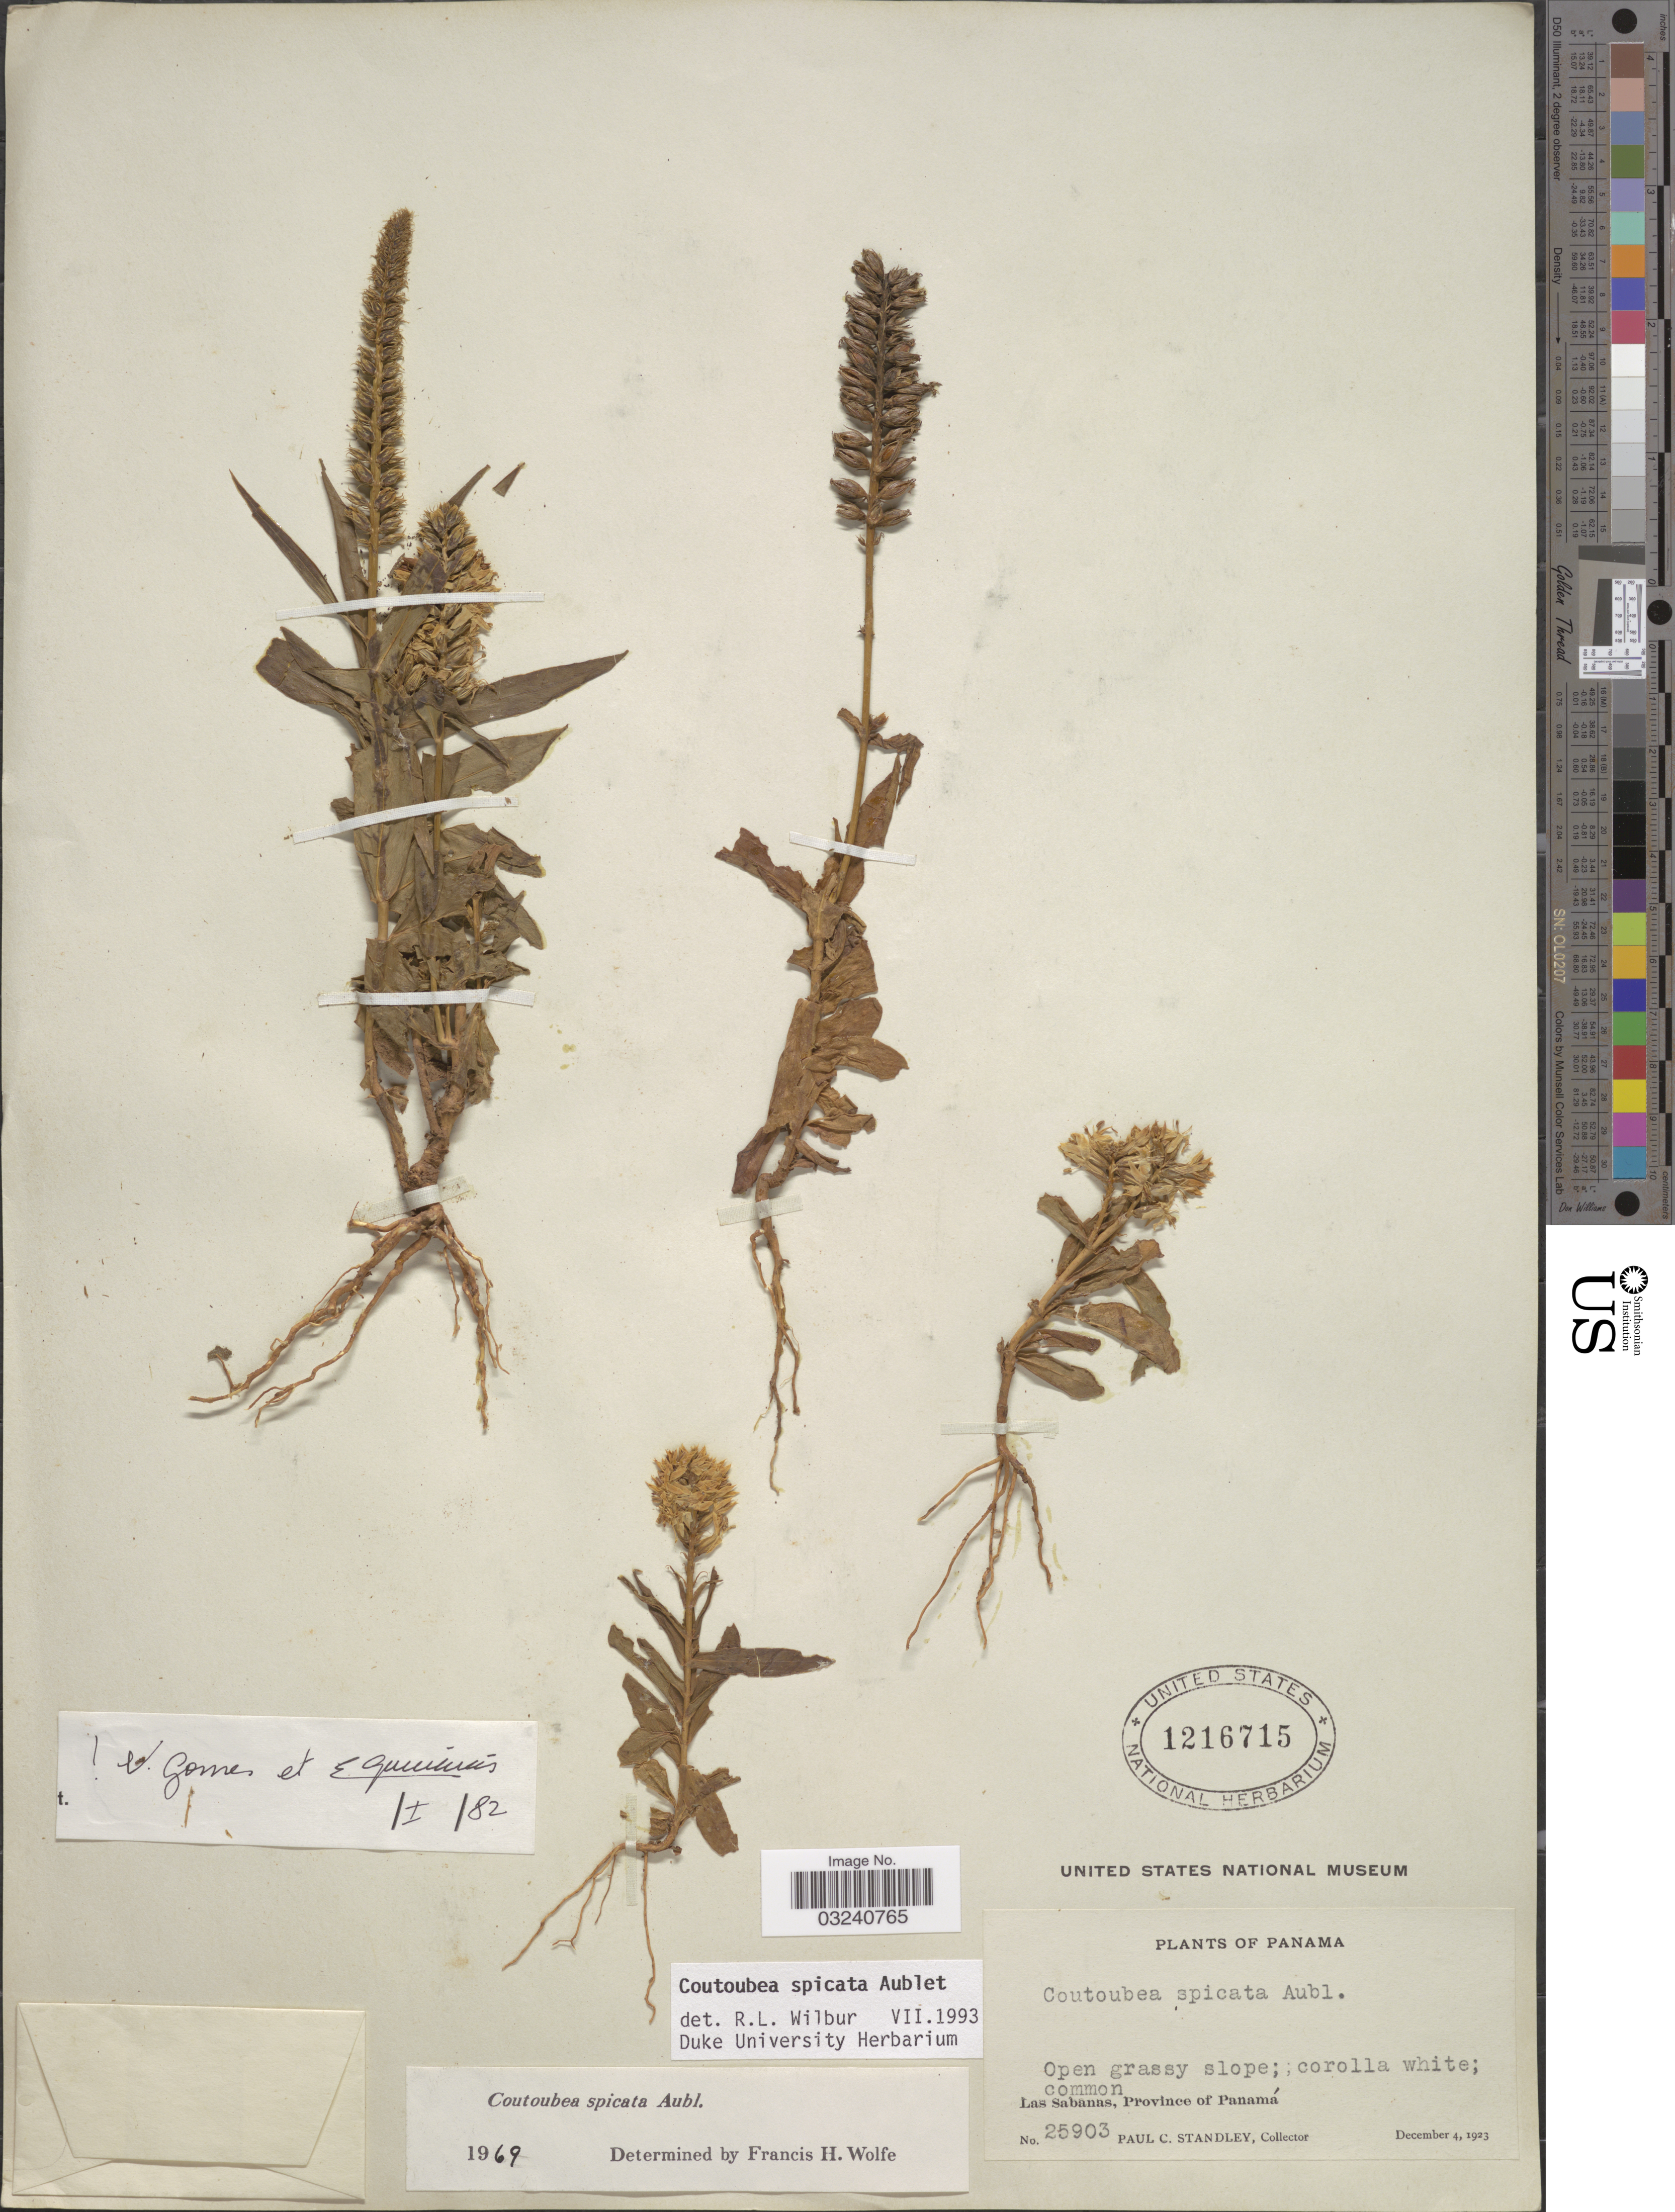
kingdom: Plantae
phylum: Tracheophyta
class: Magnoliopsida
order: Gentianales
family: Gentianaceae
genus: Coutoubea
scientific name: Coutoubea spicata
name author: Aubl.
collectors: P. C. Standley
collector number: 25903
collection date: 1923-12-04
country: Panama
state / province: Panamá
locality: Las Sabanas.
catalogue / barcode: US 1216715